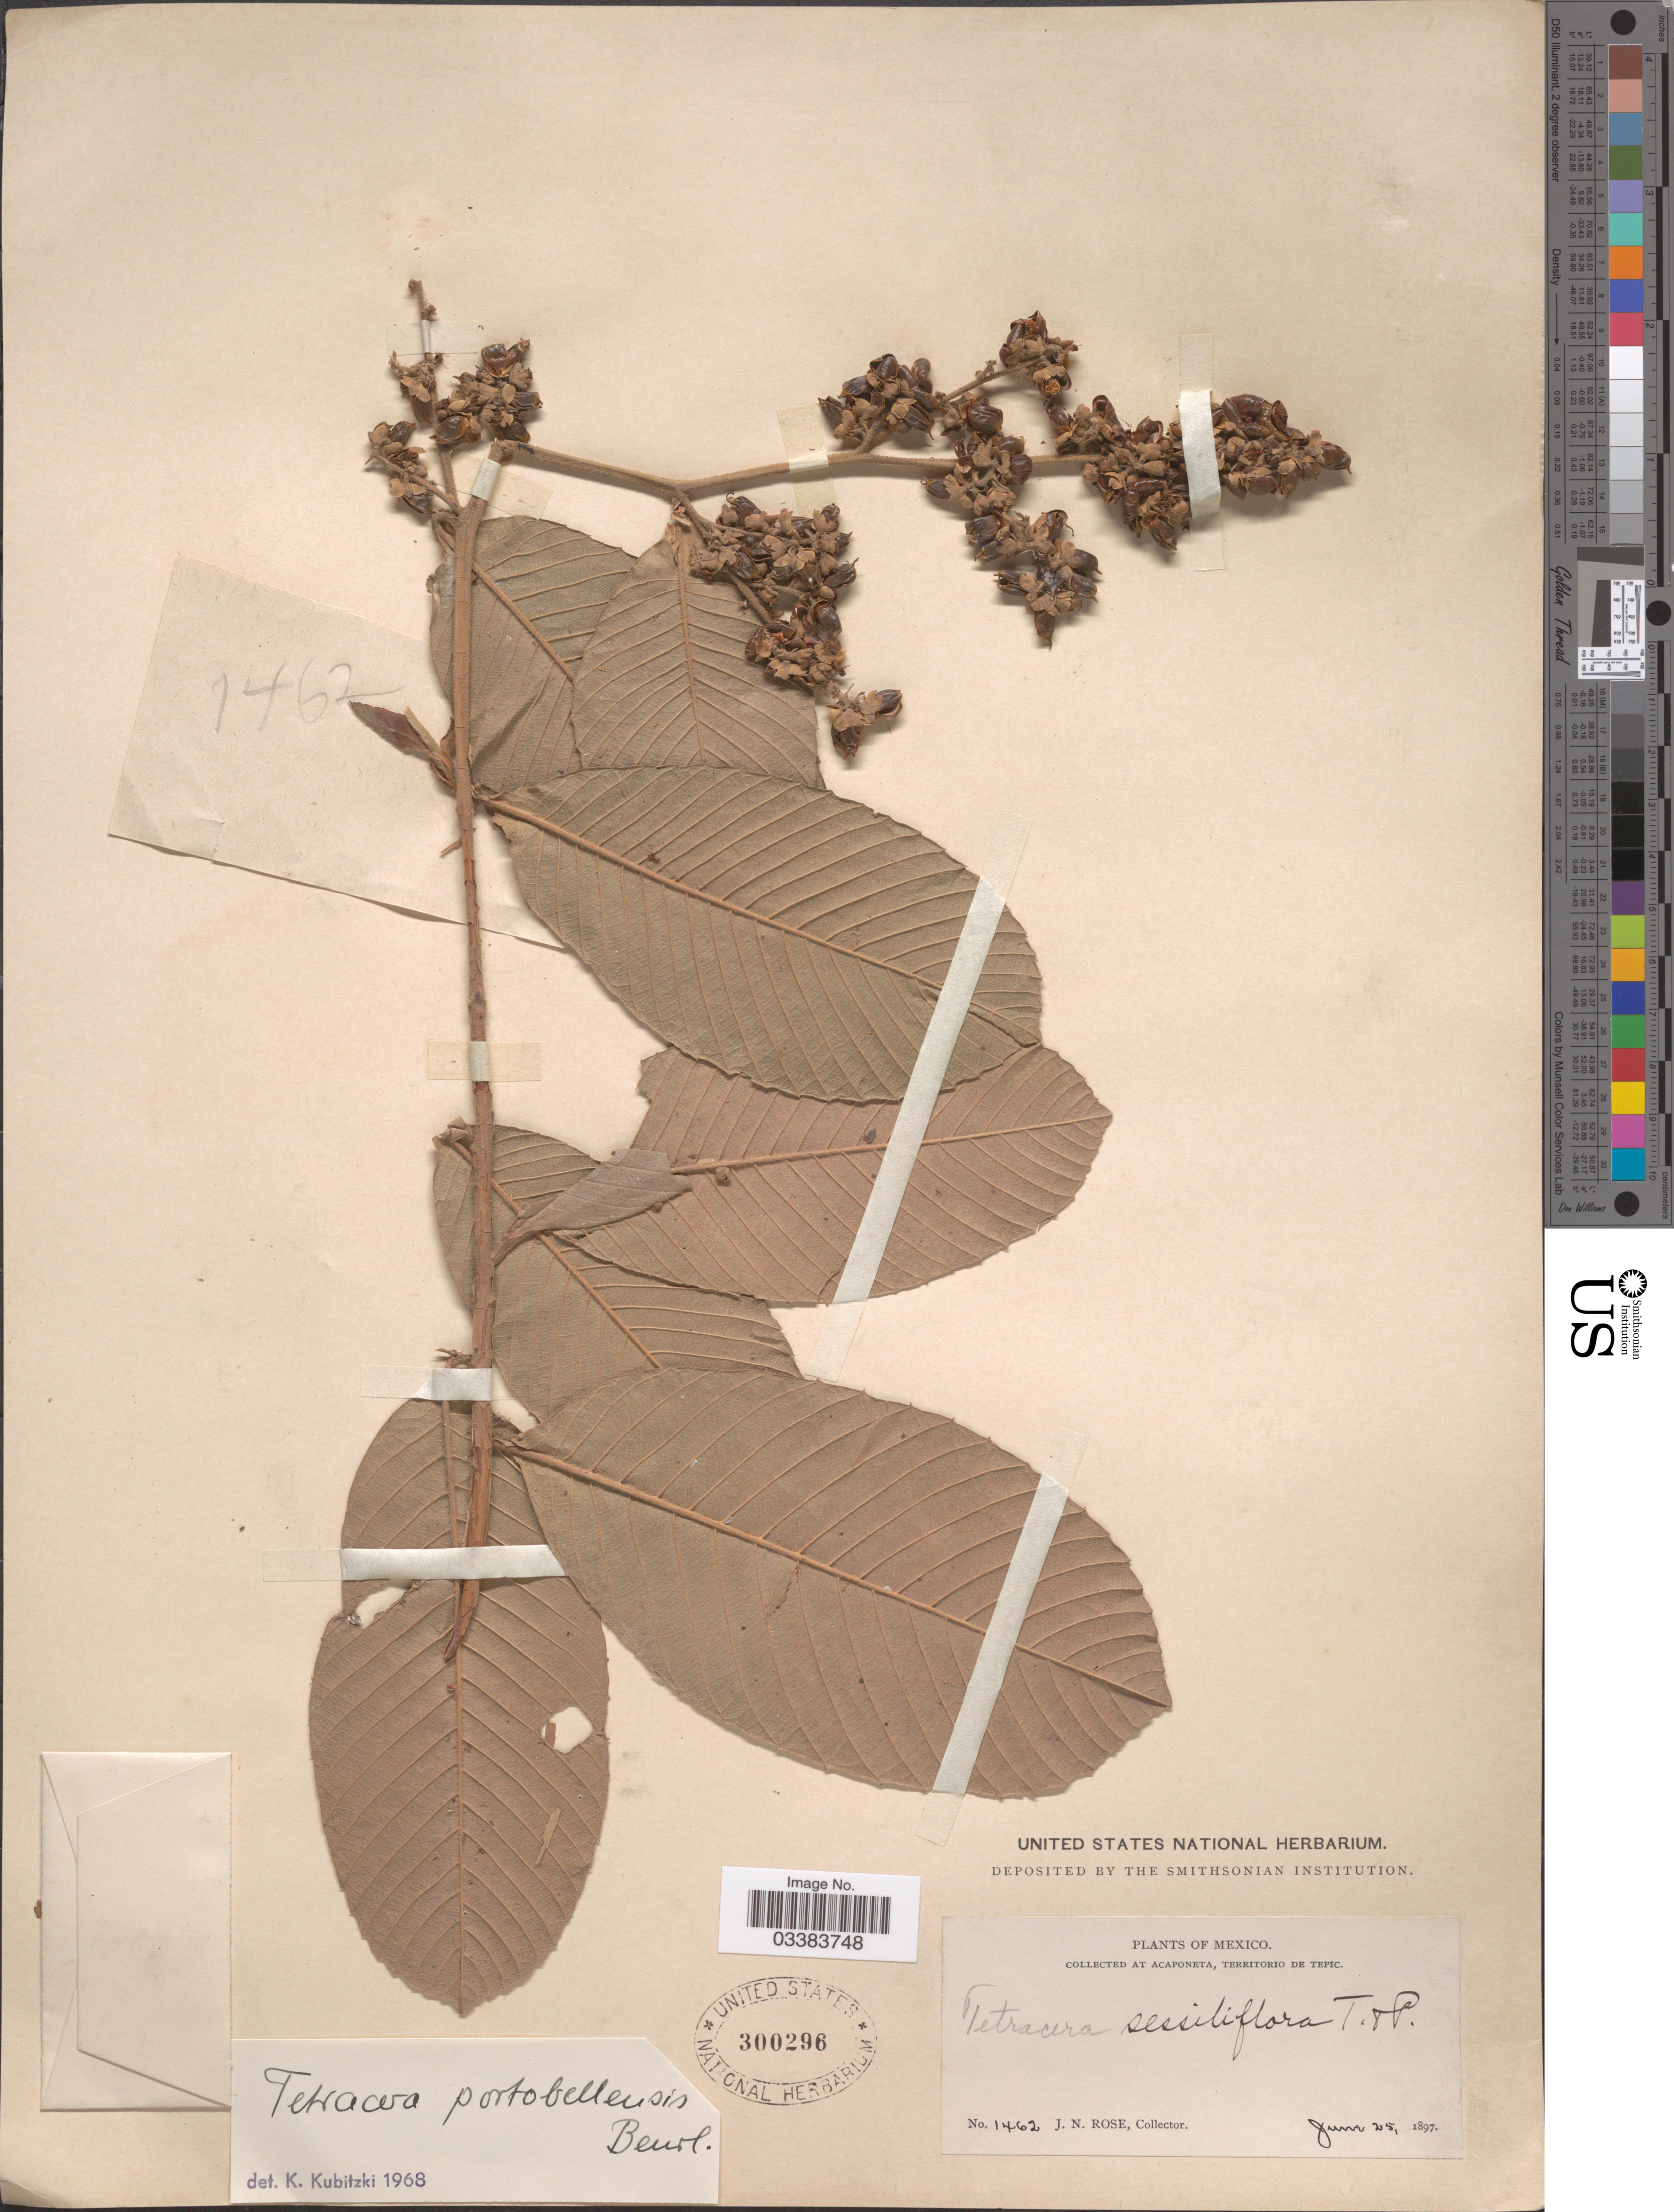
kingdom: Plantae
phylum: Tracheophyta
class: Magnoliopsida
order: Dilleniales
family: Dilleniaceae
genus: Tetracera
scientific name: Tetracera portobellensis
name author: Beurl.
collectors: J. N. Rose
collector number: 1462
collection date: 1897-06-25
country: Mexico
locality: At Acaponeta, Territorio de Tepic.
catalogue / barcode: US 300296